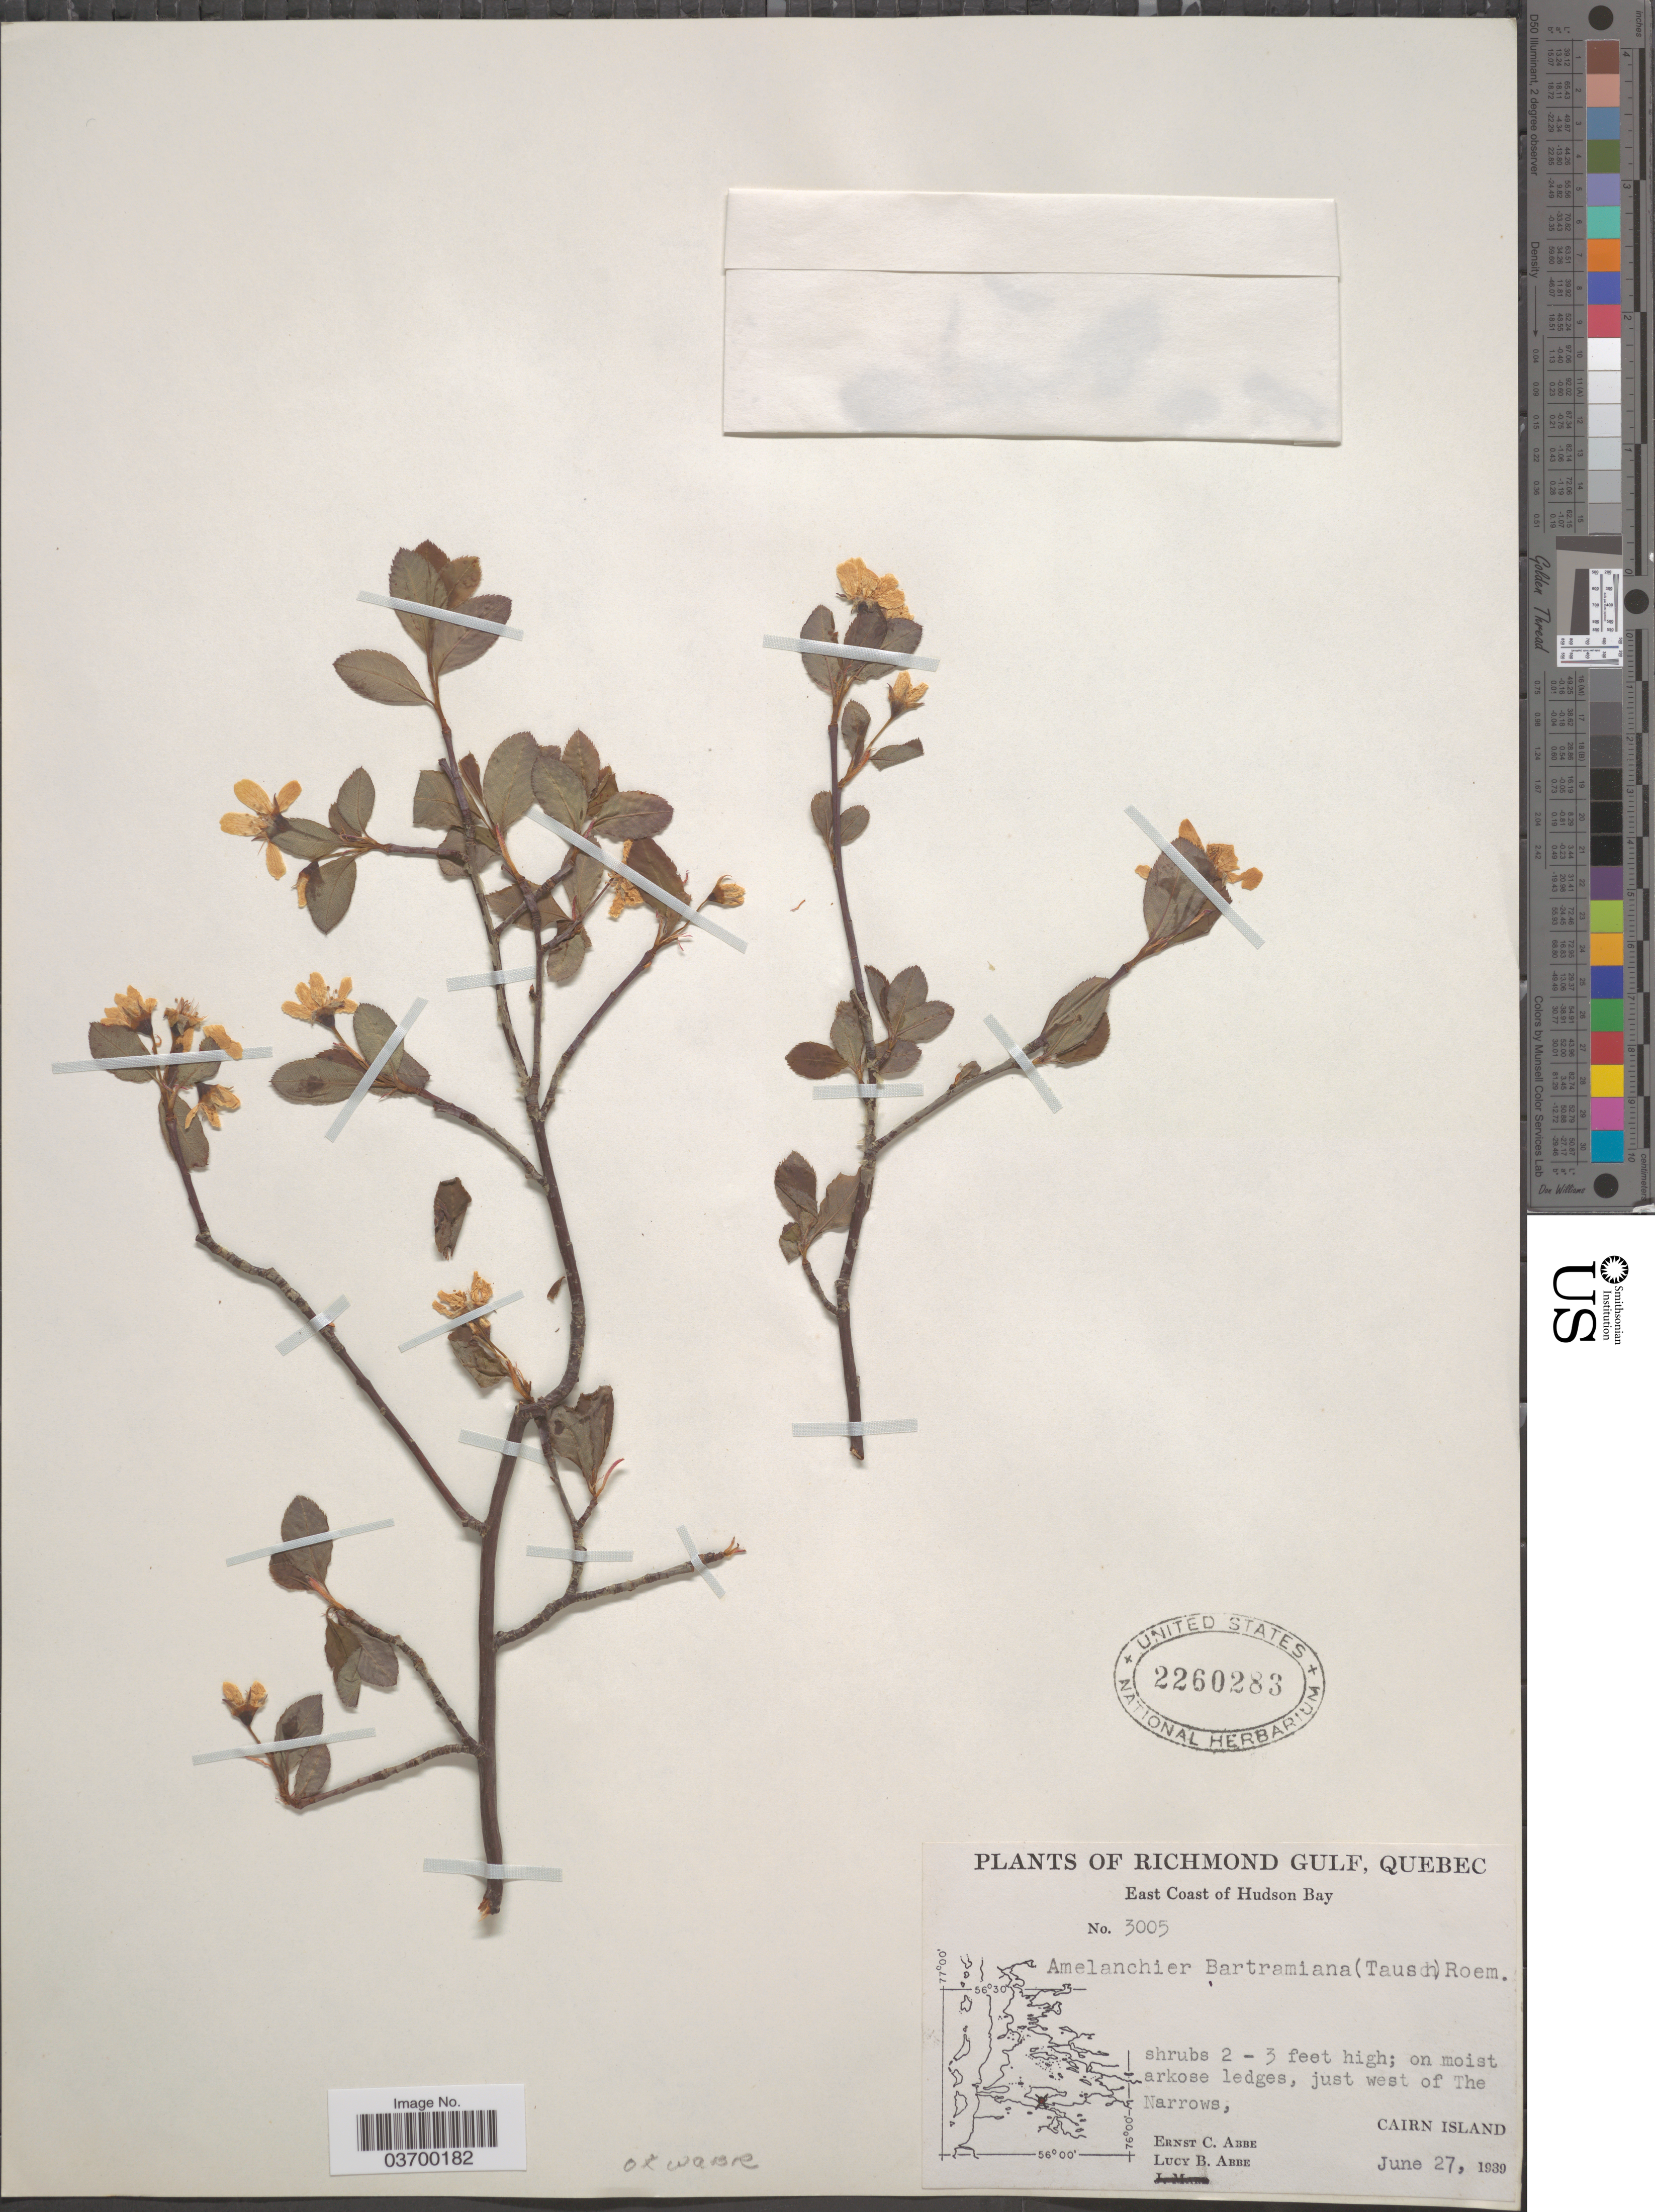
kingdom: Plantae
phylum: Tracheophyta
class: Magnoliopsida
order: Rosales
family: Rosaceae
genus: Amelanchier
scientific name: Amelanchier bartramiana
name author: (Tausch) M. Roem.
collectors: E. C. Abbe & L. B. Abbe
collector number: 3005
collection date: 1939-06-27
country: Canada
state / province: Quebec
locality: Richmond Gulf. East Coast of Hudson Bay. Just west of the Narrows, Cairn Island.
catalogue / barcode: US 2260283